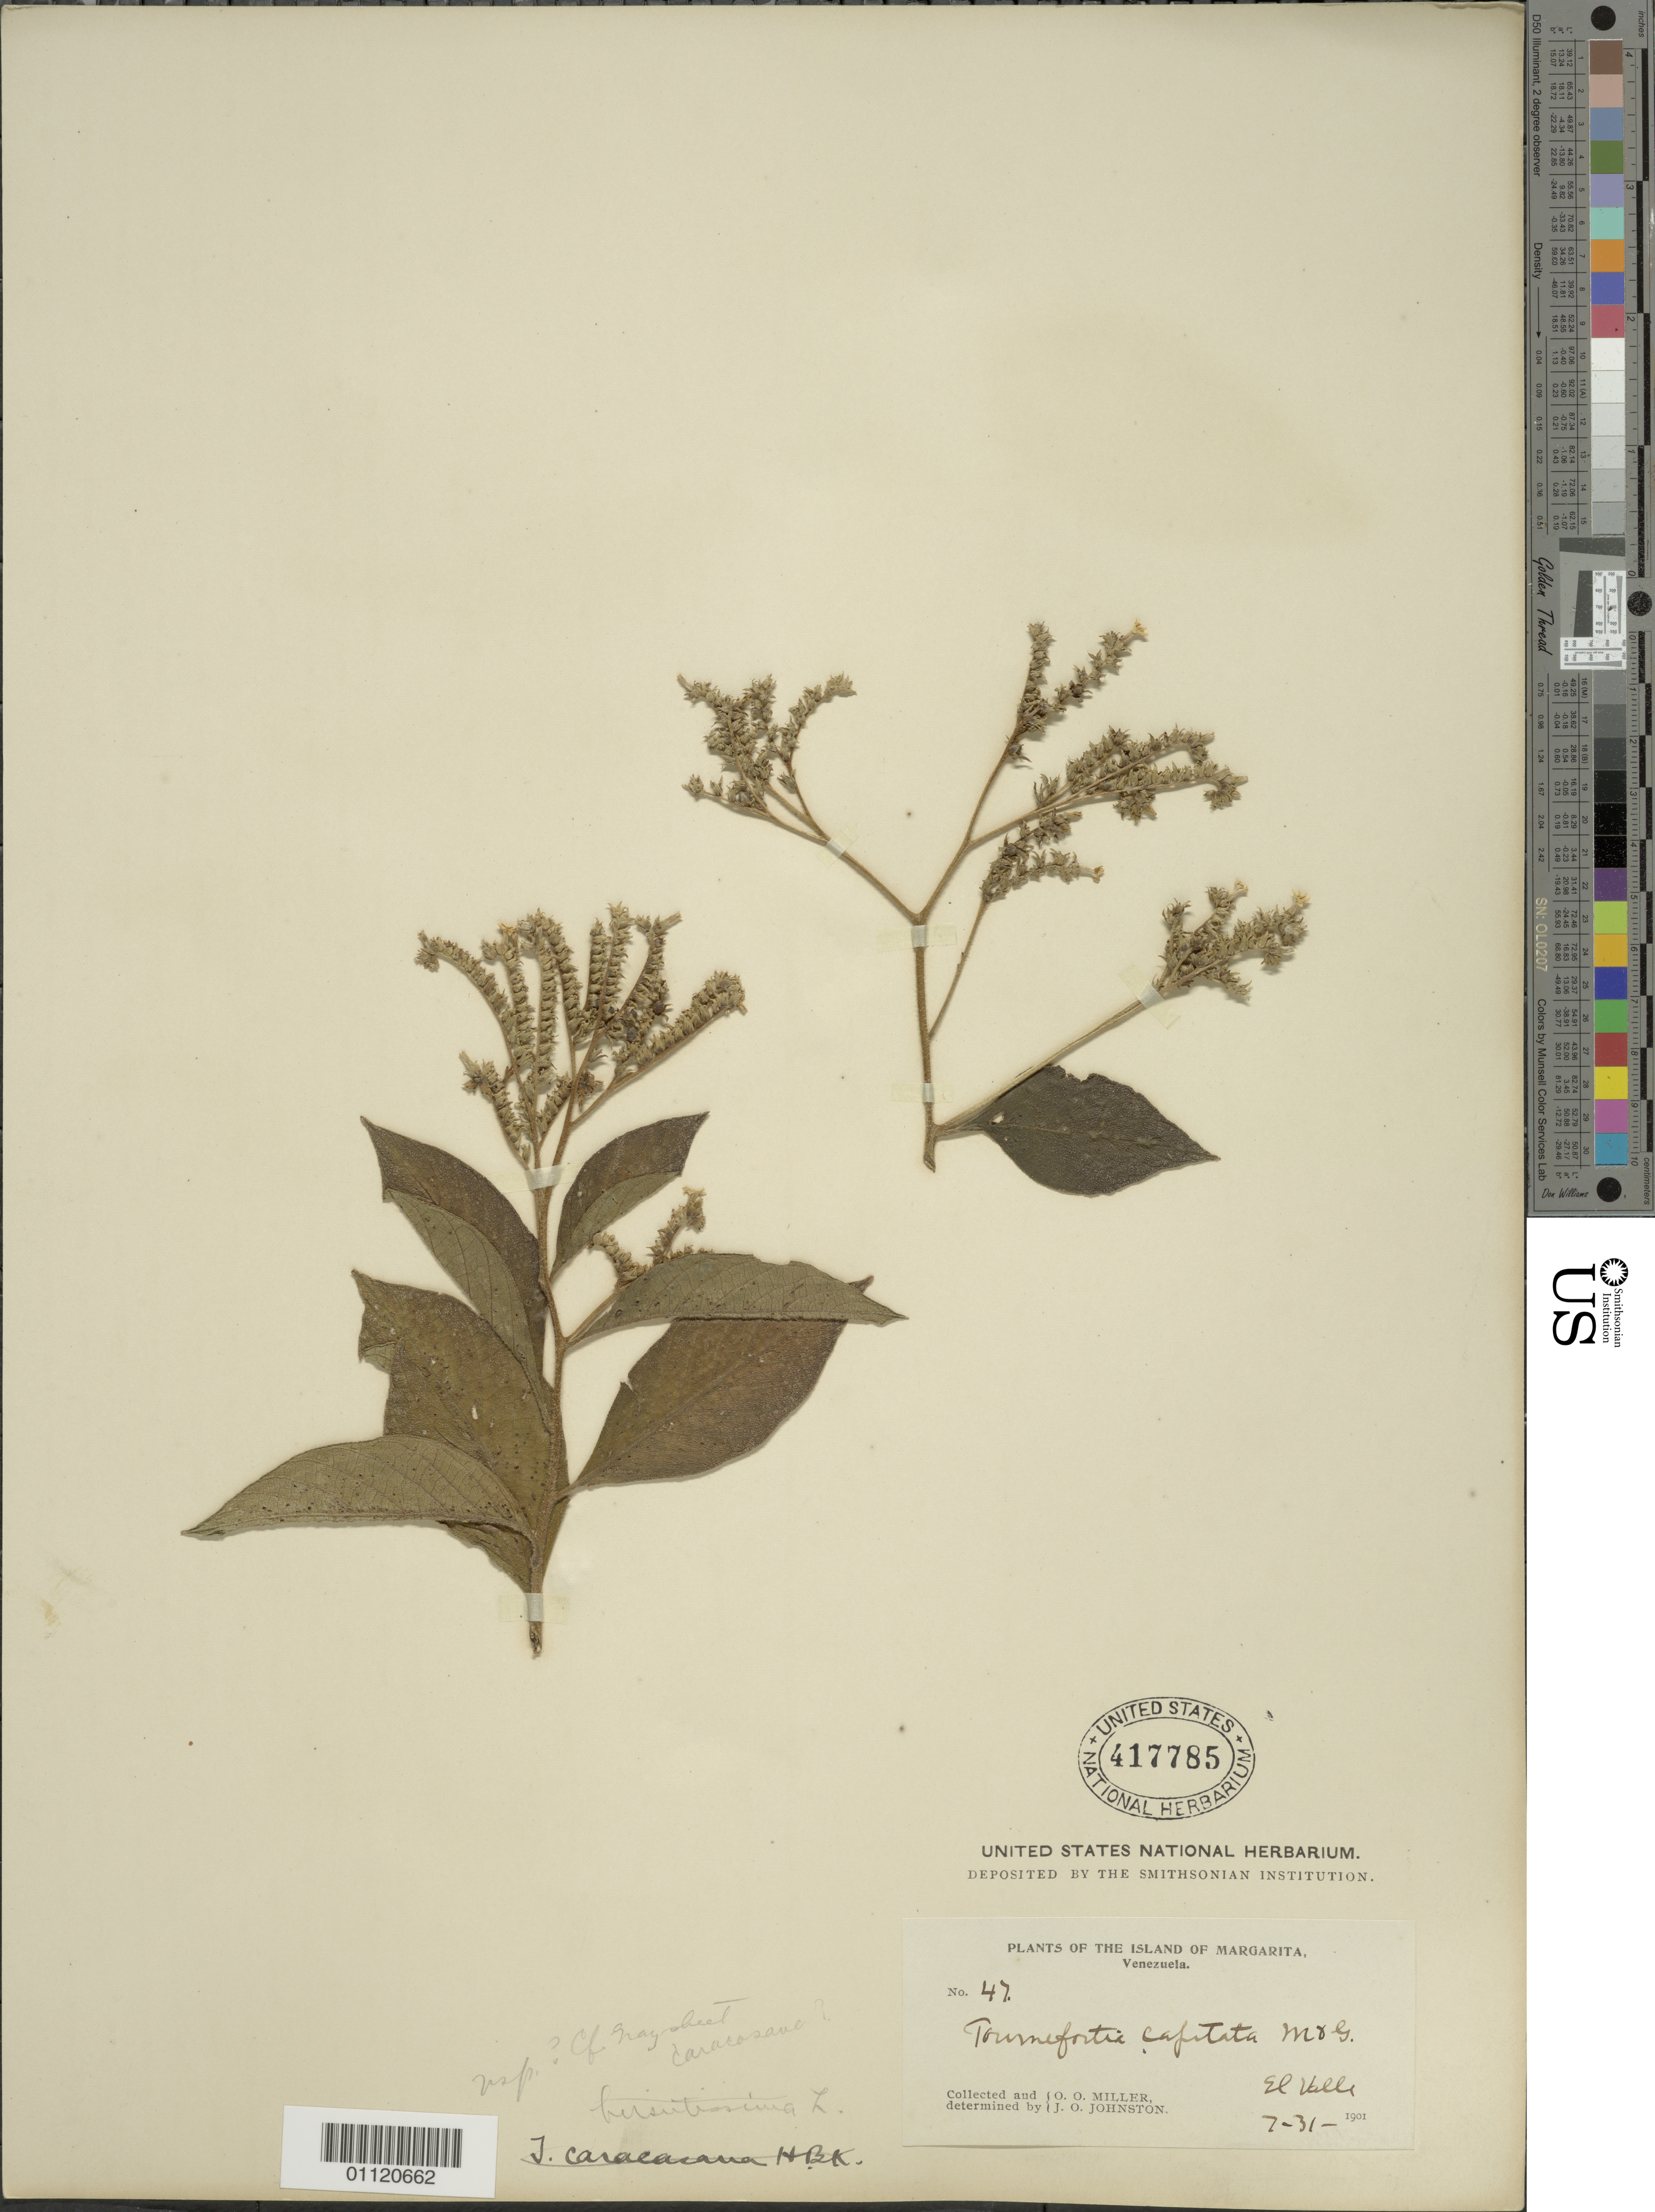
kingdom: Plantae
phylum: Tracheophyta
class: Magnoliopsida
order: Boraginales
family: Heliotropiaceae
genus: Tournefortia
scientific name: Tournefortia hirsutissima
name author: L.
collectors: O. O. Miller & J. Johnston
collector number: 47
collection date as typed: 31 Jul 1901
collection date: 1901-07-31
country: Venezuela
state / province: Nueva Esparta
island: Margarita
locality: El Valle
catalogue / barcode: US 417785